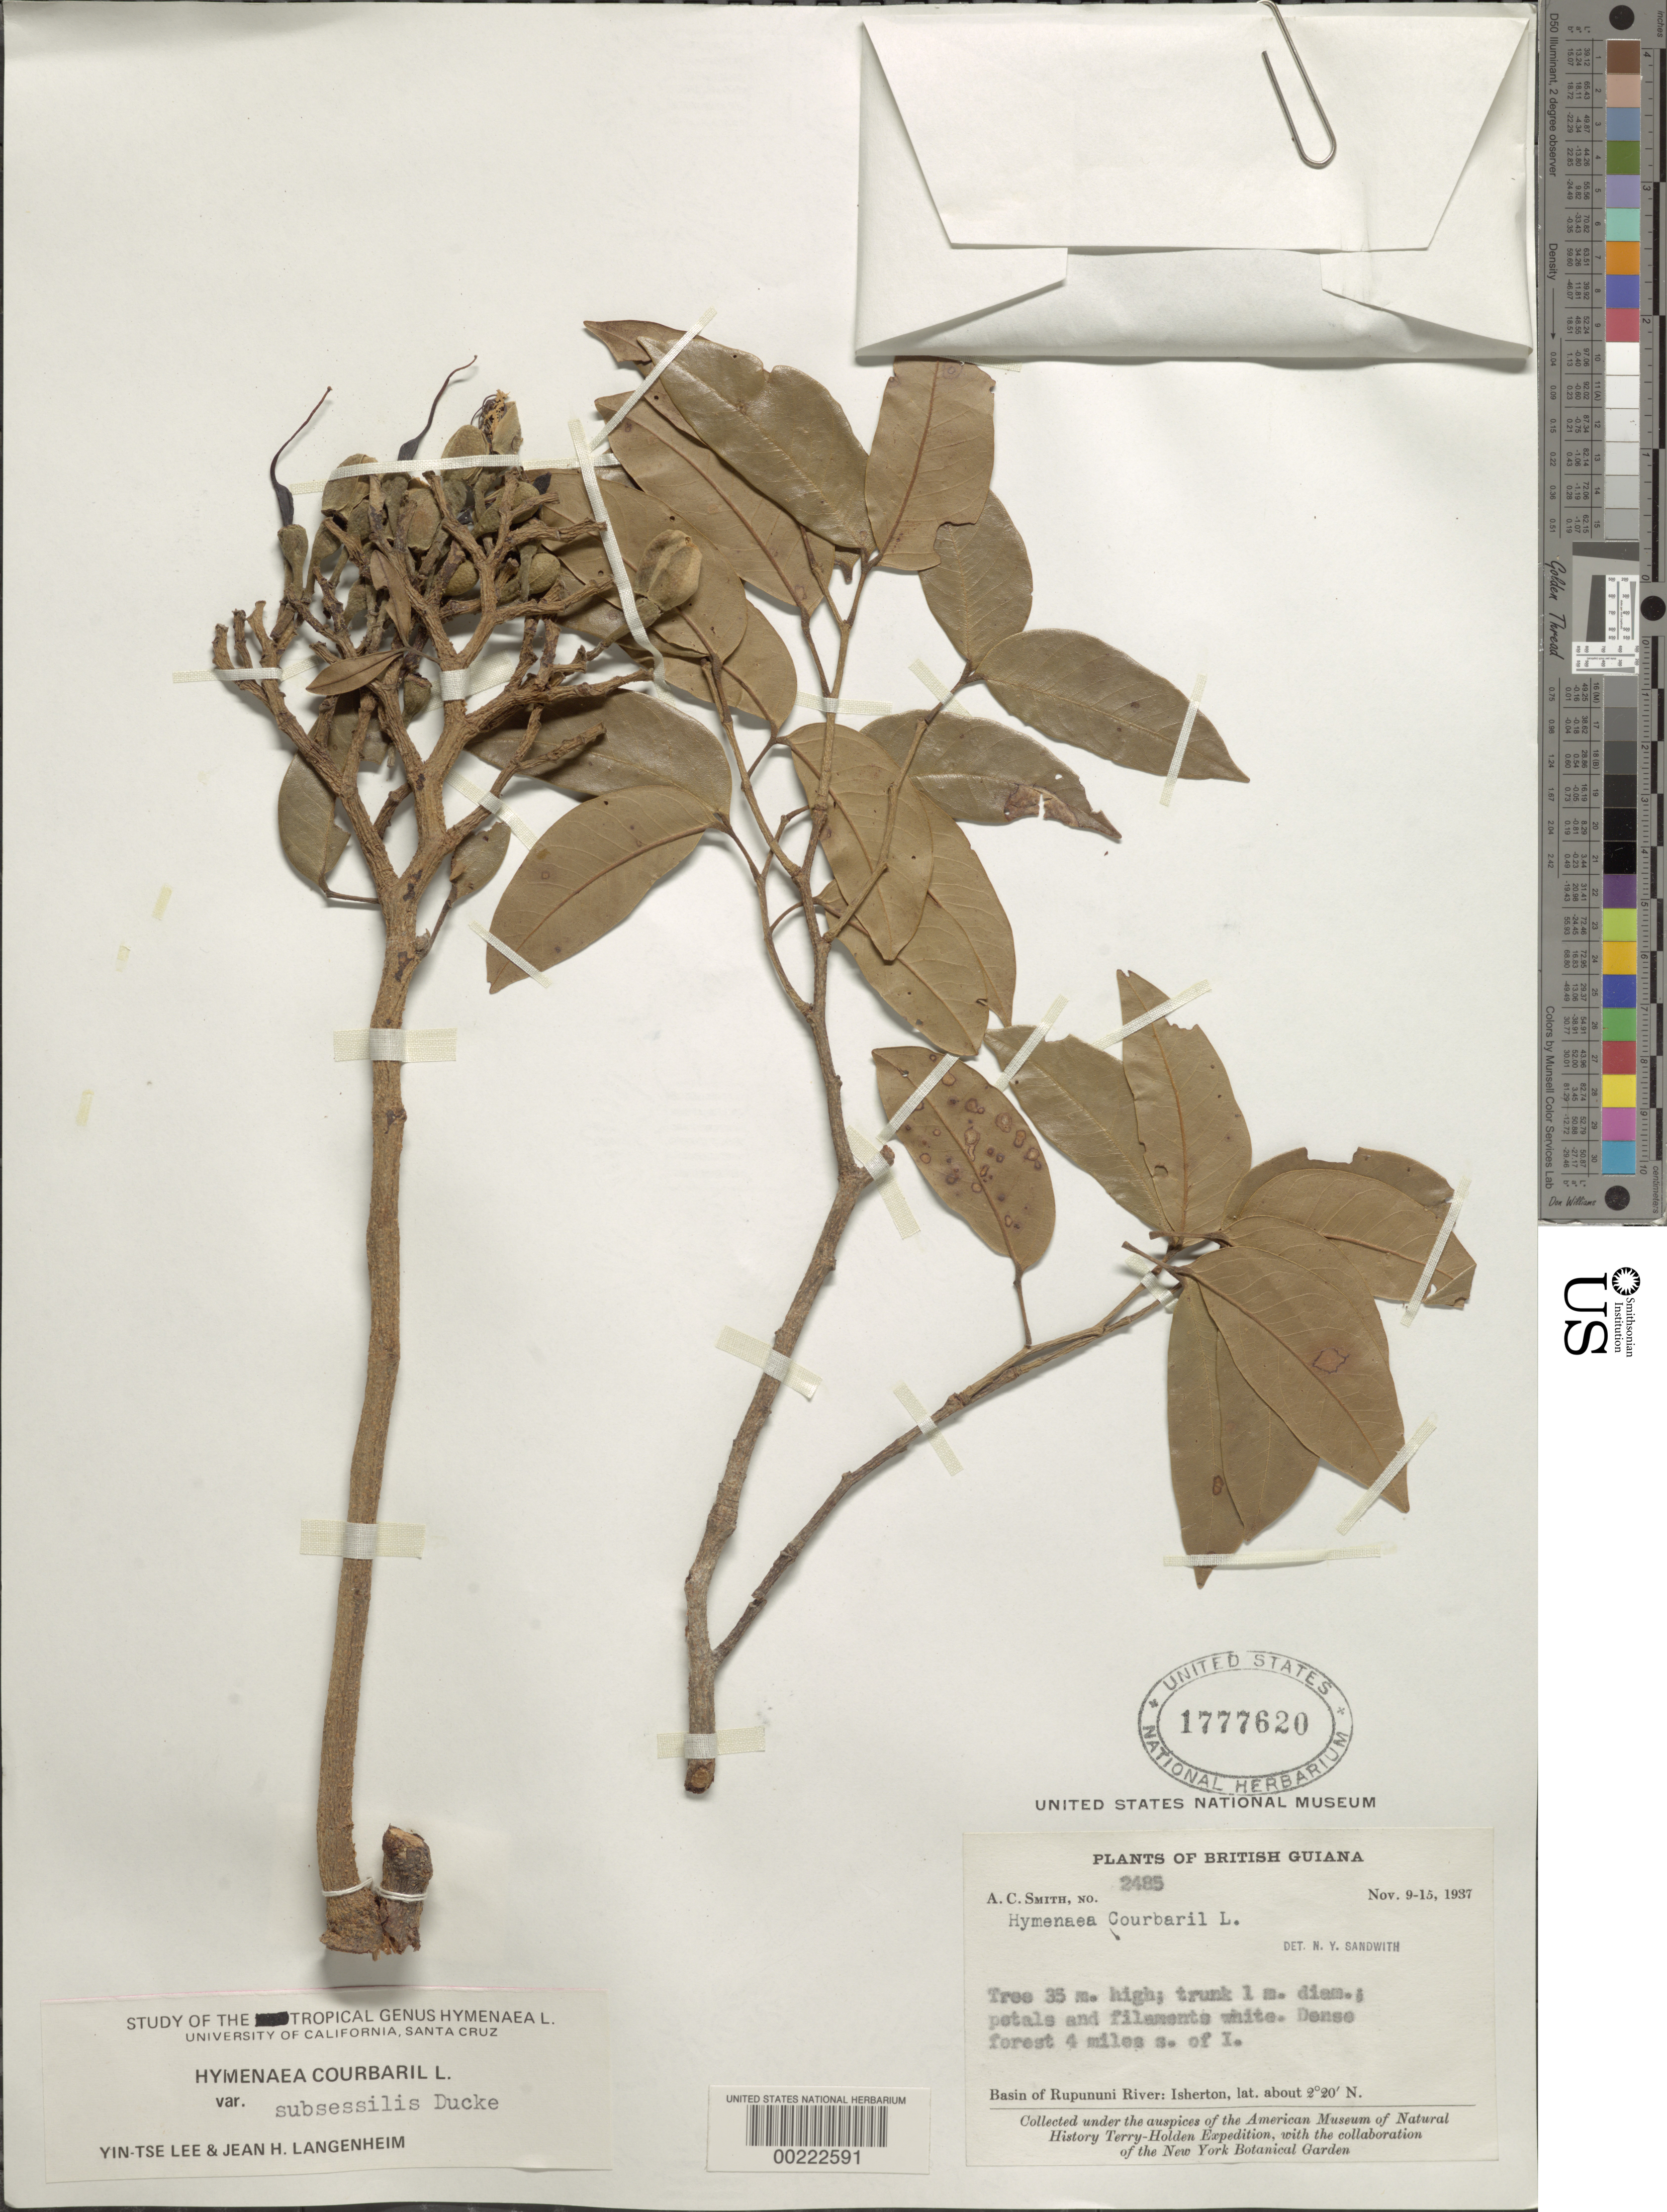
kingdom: Plantae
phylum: Chlorophyta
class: Ulvophyceae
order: Bryopsidales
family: Caulerpaceae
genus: Caulerpa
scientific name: Caulerpa floridana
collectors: W. C. Roth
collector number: B-69-11a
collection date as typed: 19 Oct 1969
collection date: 1969-10-19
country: Bahamas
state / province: Abaco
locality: Dummy couch crawl, buckaroon bay, great abaco island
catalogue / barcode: US 18560